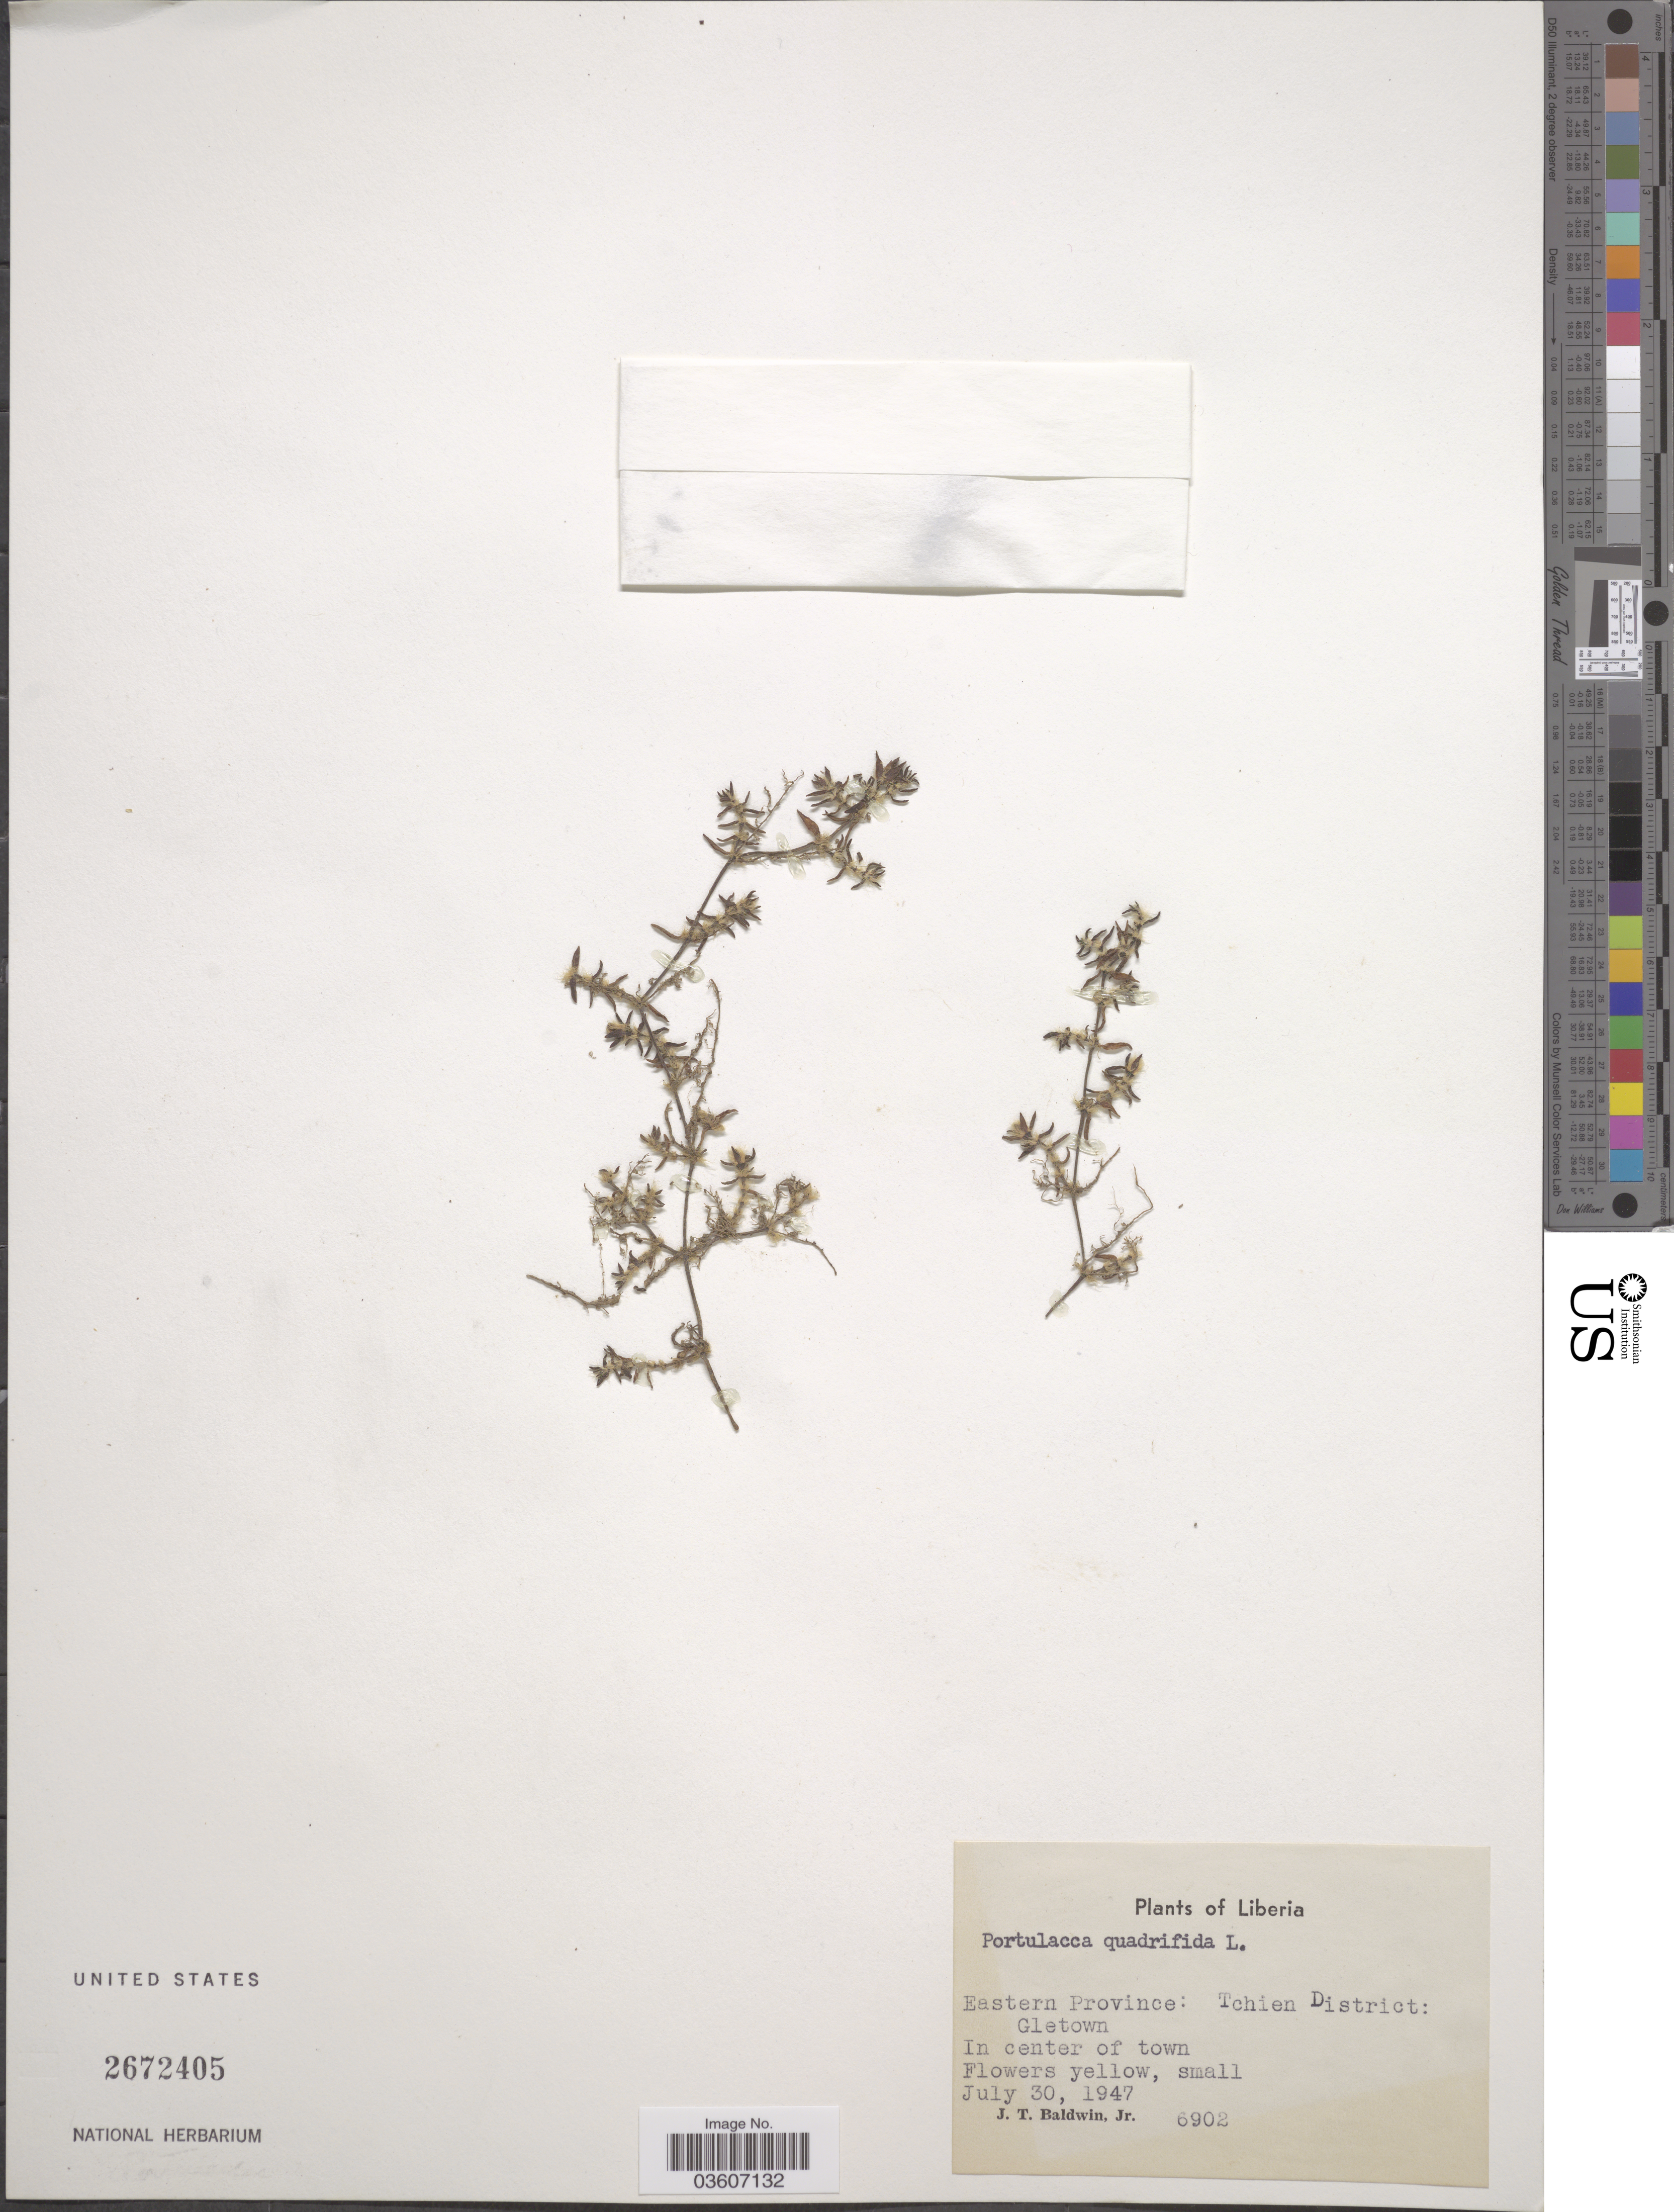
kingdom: Plantae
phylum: Tracheophyta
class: Magnoliopsida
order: Caryophyllales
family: Portulacaceae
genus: Portulaca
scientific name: Portulaca quadrifida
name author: L.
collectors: J. T. Baldwin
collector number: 6902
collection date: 1947-07-30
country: Liberia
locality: Eastern Province: Tchien District: Gletown. In center of town.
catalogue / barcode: US 2672405